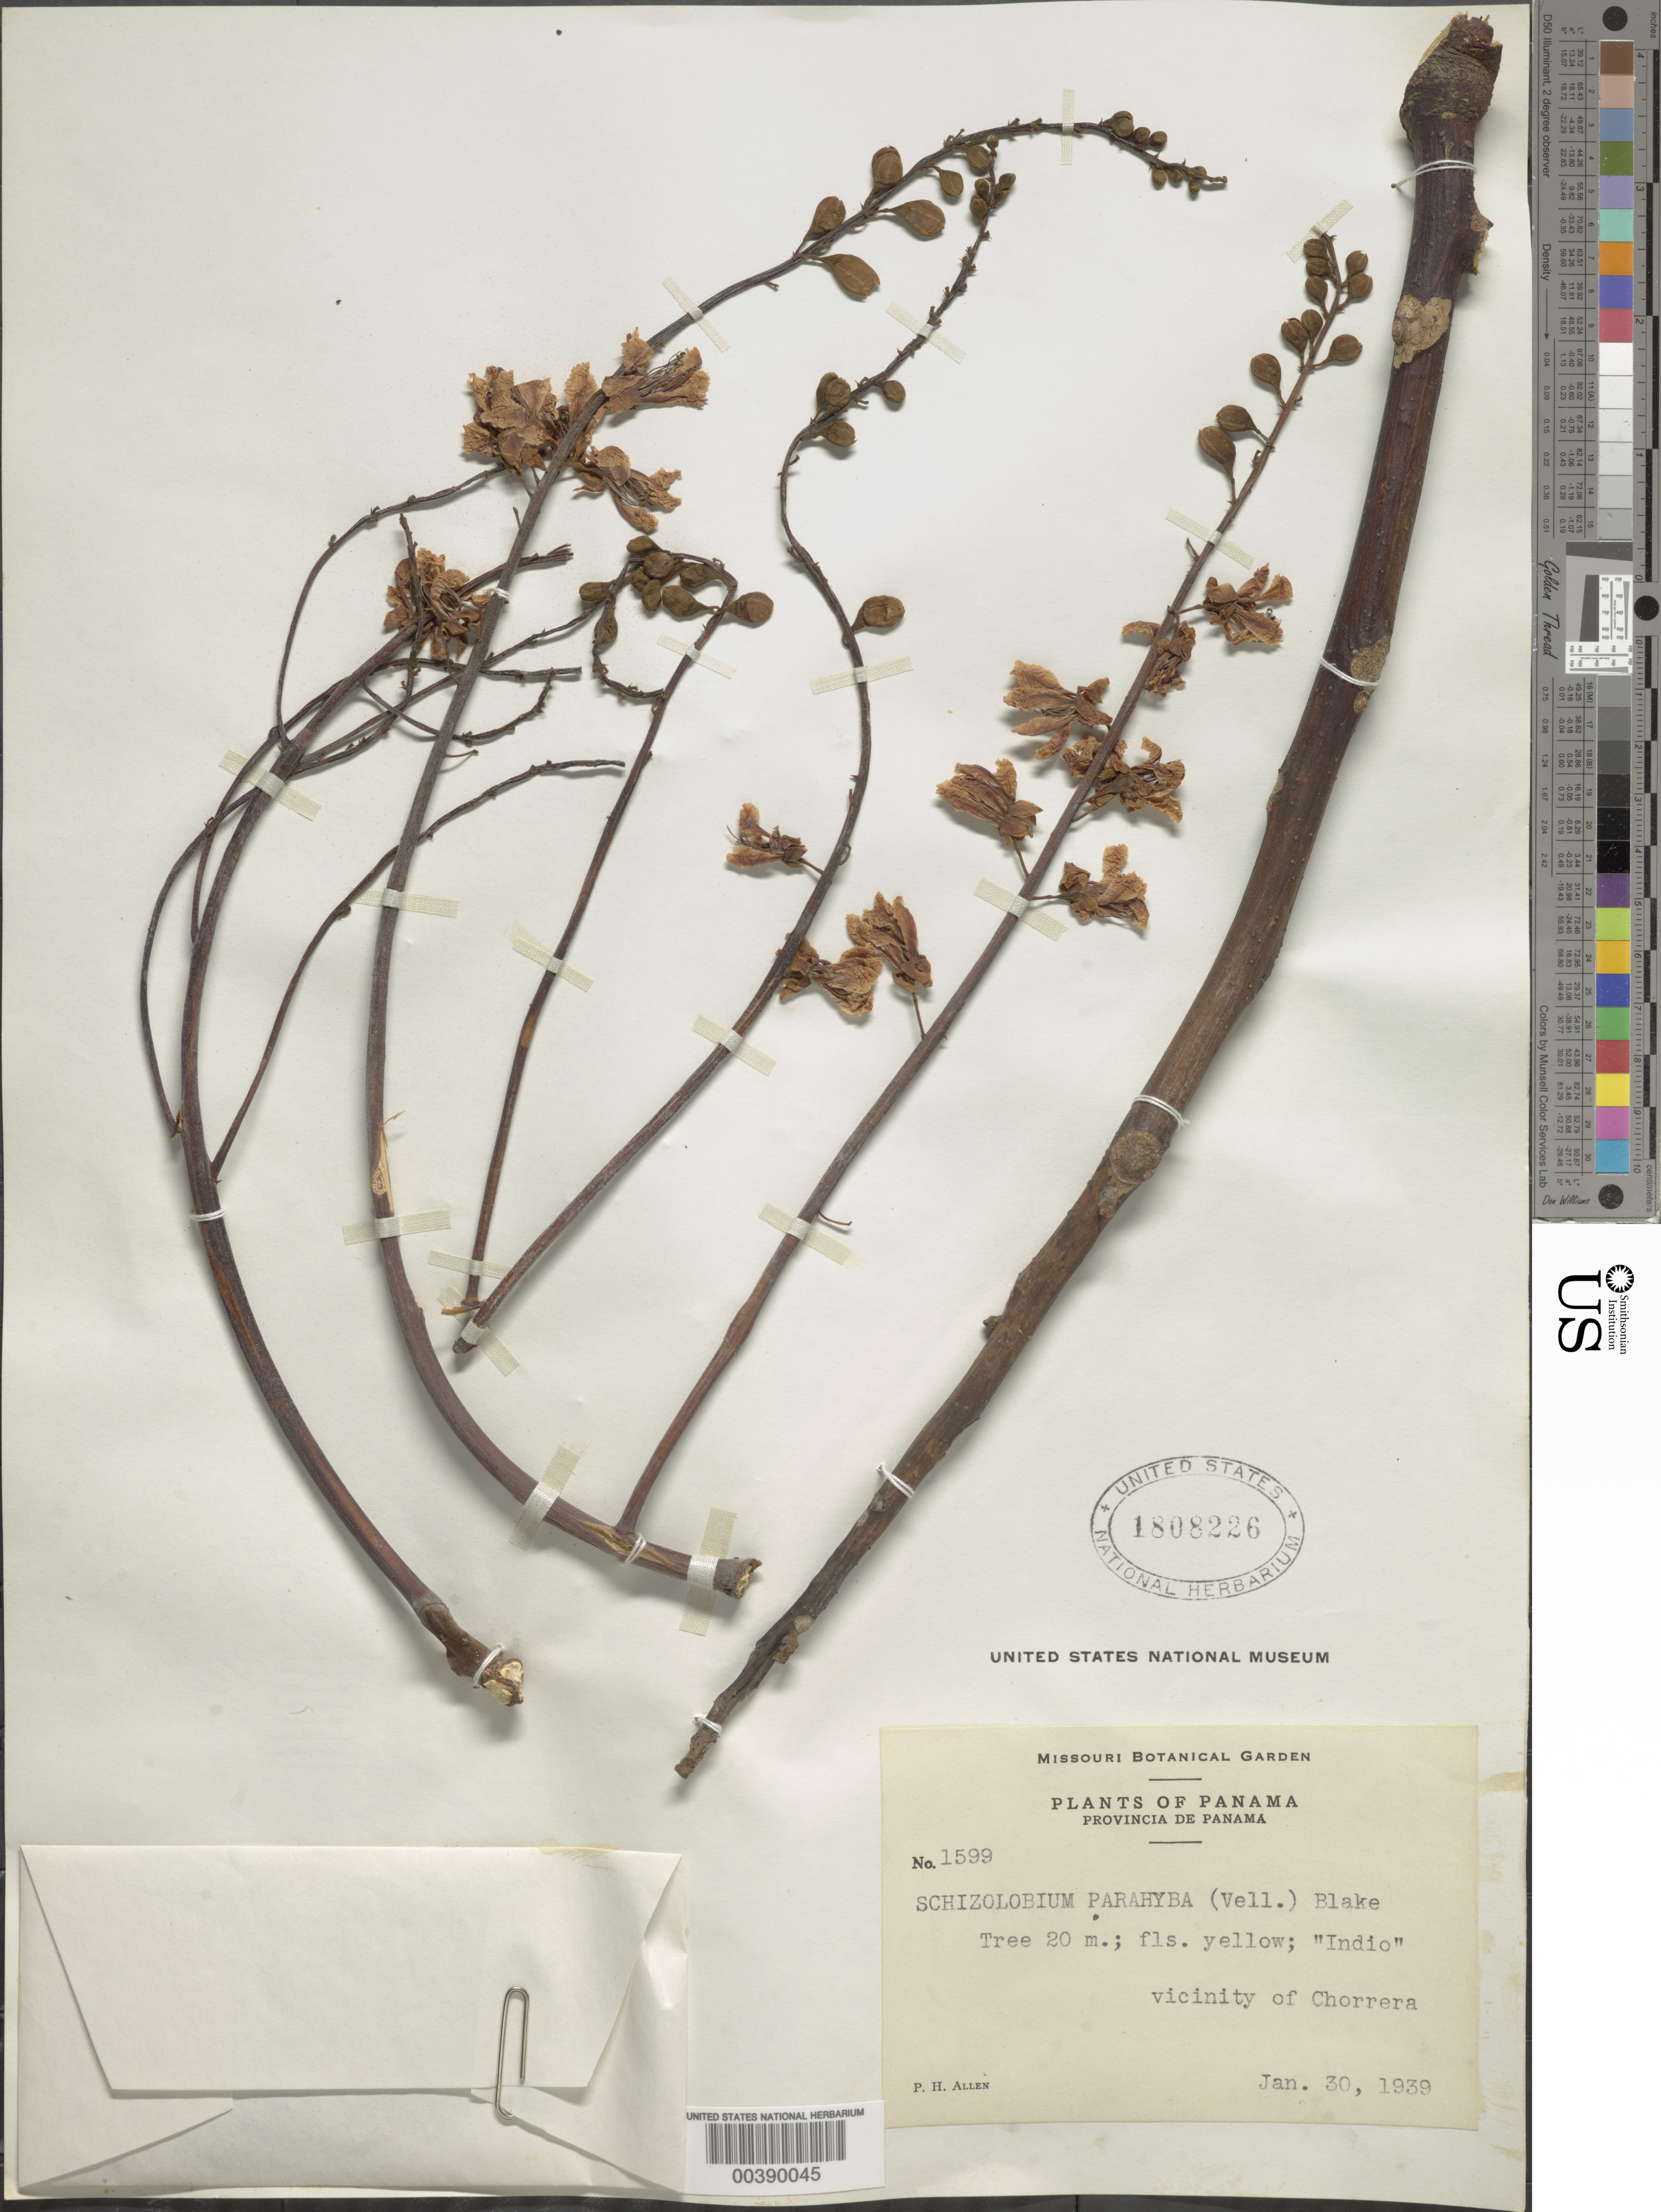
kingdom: Plantae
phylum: Tracheophyta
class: Magnoliopsida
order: Fabales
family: Fabaceae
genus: Schizolobium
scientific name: Schizolobium parahyba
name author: (Vell.) S.F. Blake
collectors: P. H. Allen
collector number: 1599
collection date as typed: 30 Jan 1939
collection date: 1939-01-30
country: Panama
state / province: Panamá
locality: Vicinity of Chorrera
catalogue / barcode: US 1808226